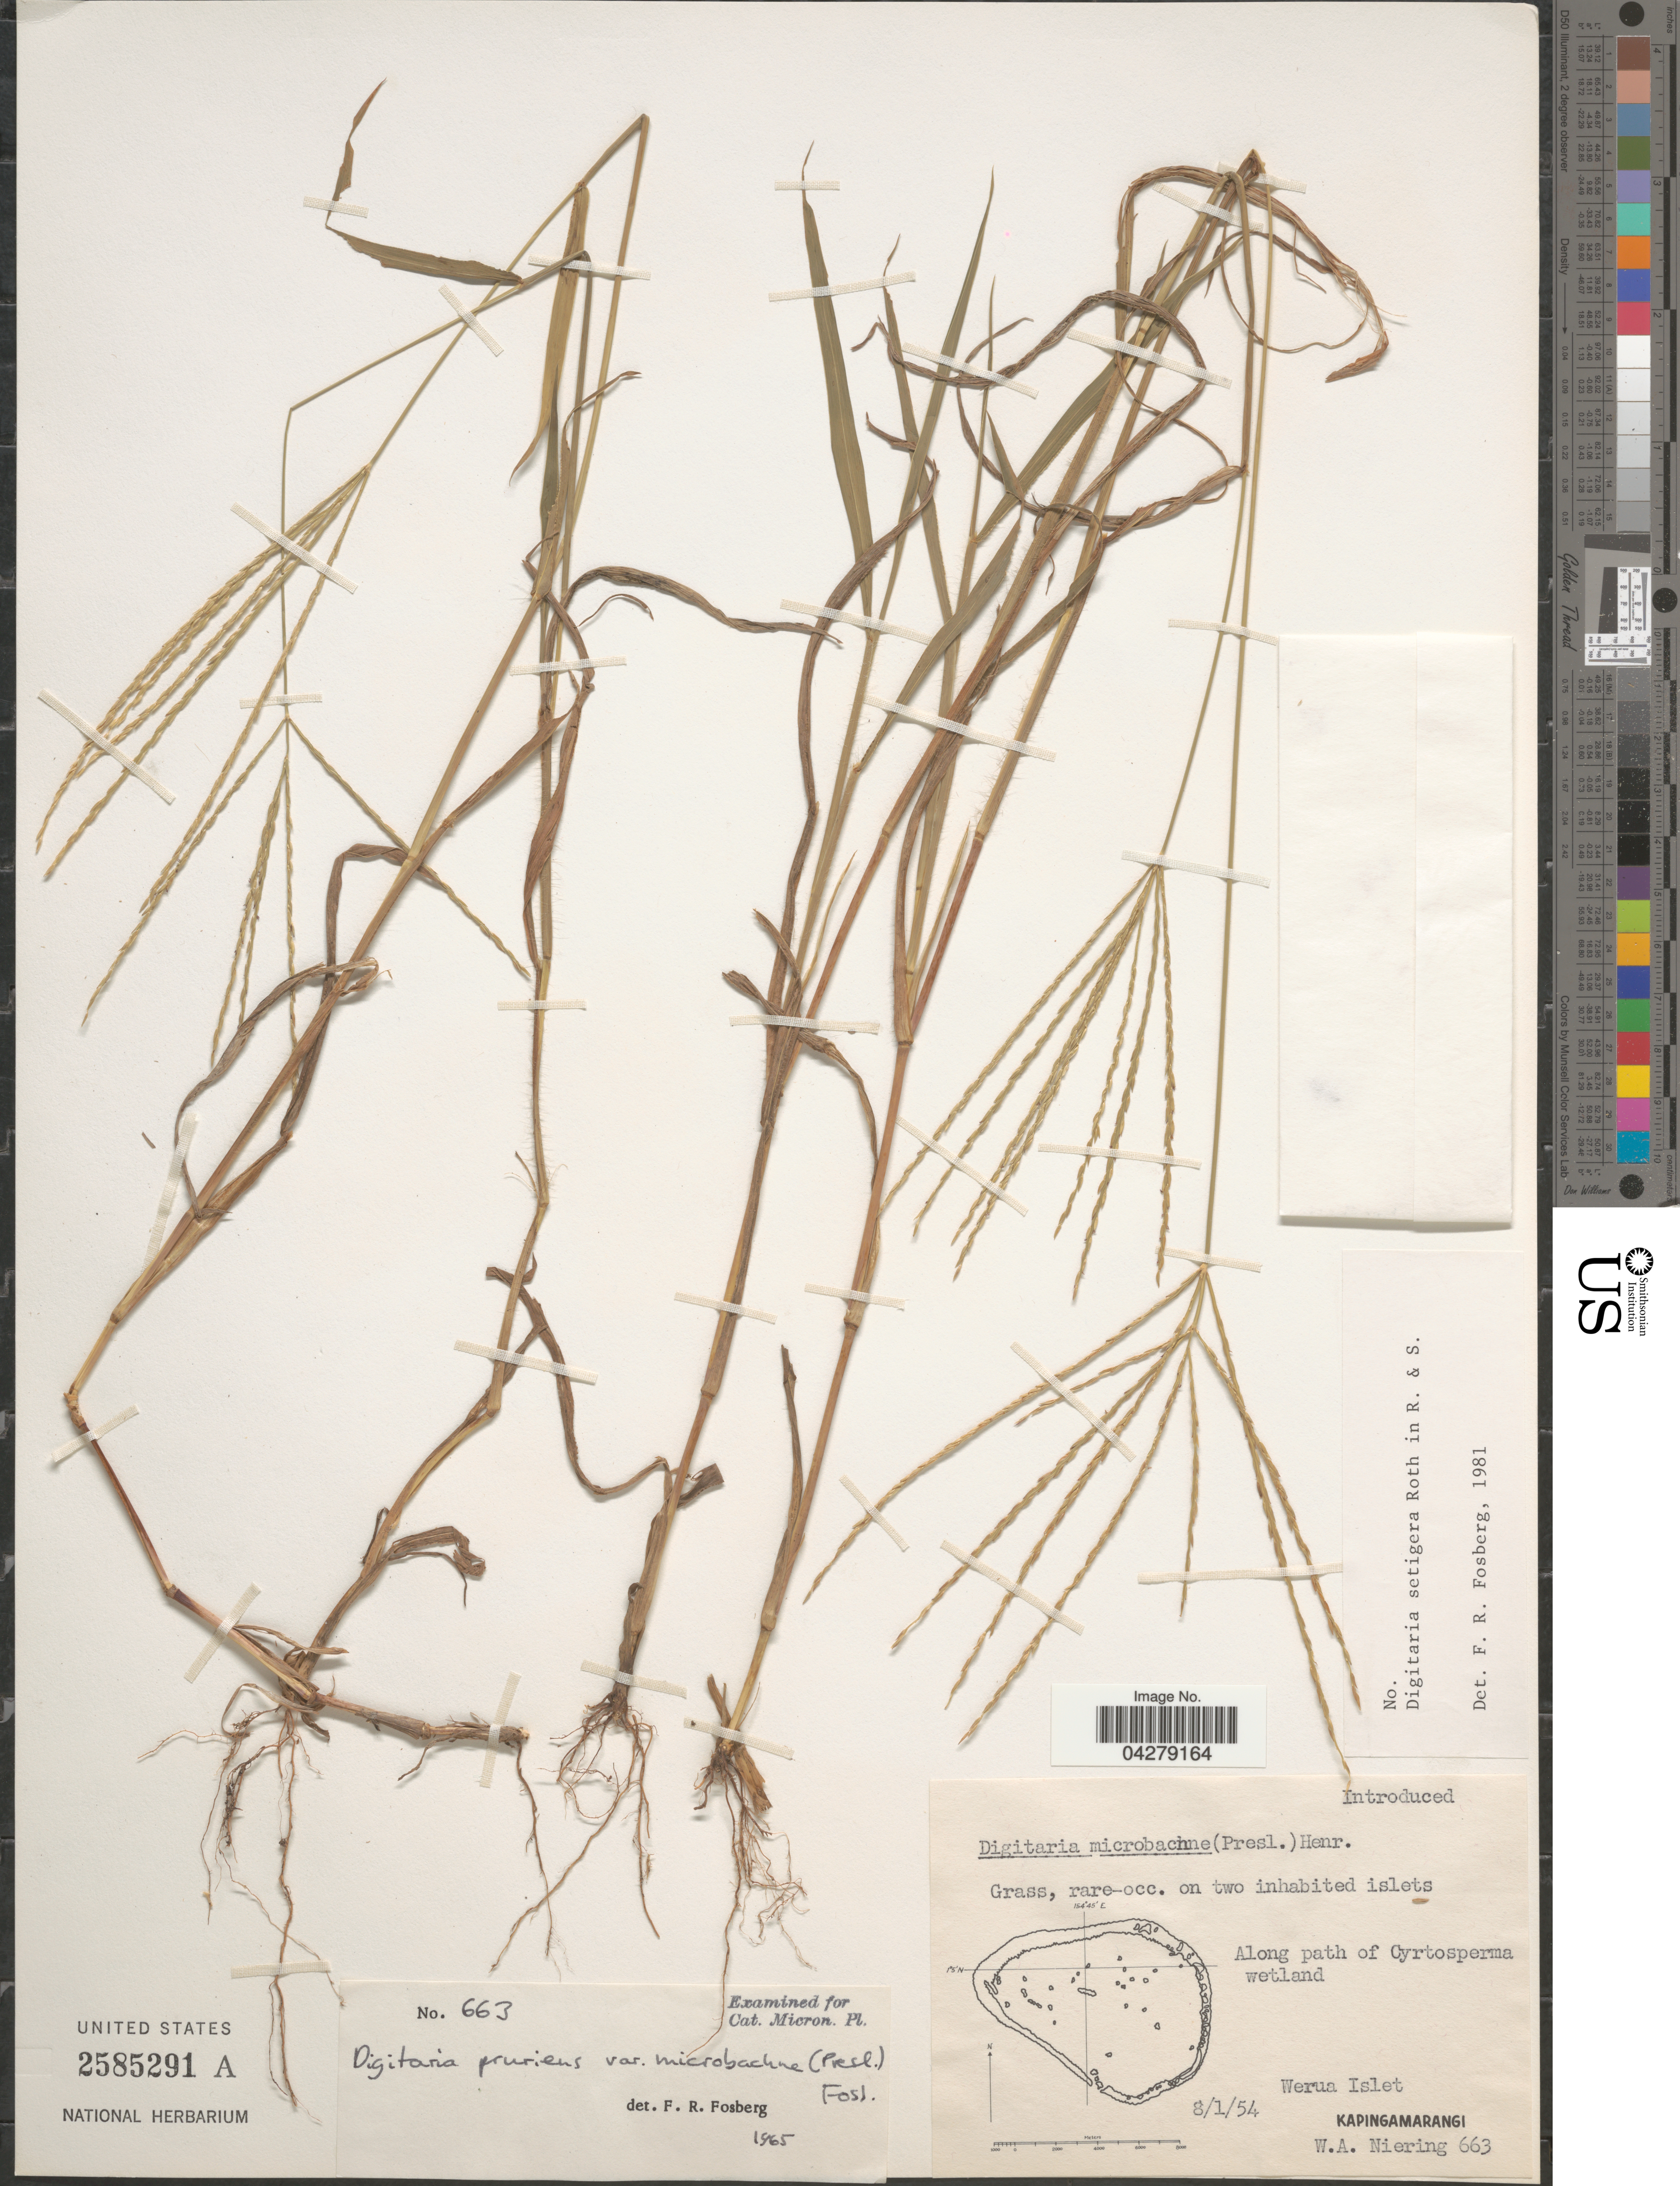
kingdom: Plantae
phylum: Tracheophyta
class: Liliopsida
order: Poales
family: Poaceae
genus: Digitaria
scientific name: Digitaria setigera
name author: Roth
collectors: W. Niering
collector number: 663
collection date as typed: Transcribed d/m/y: 8/1/54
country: Micronesia, Federated States of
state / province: Pohnpei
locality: Werua Islet. Kapingamarangi.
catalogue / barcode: US 2585291A